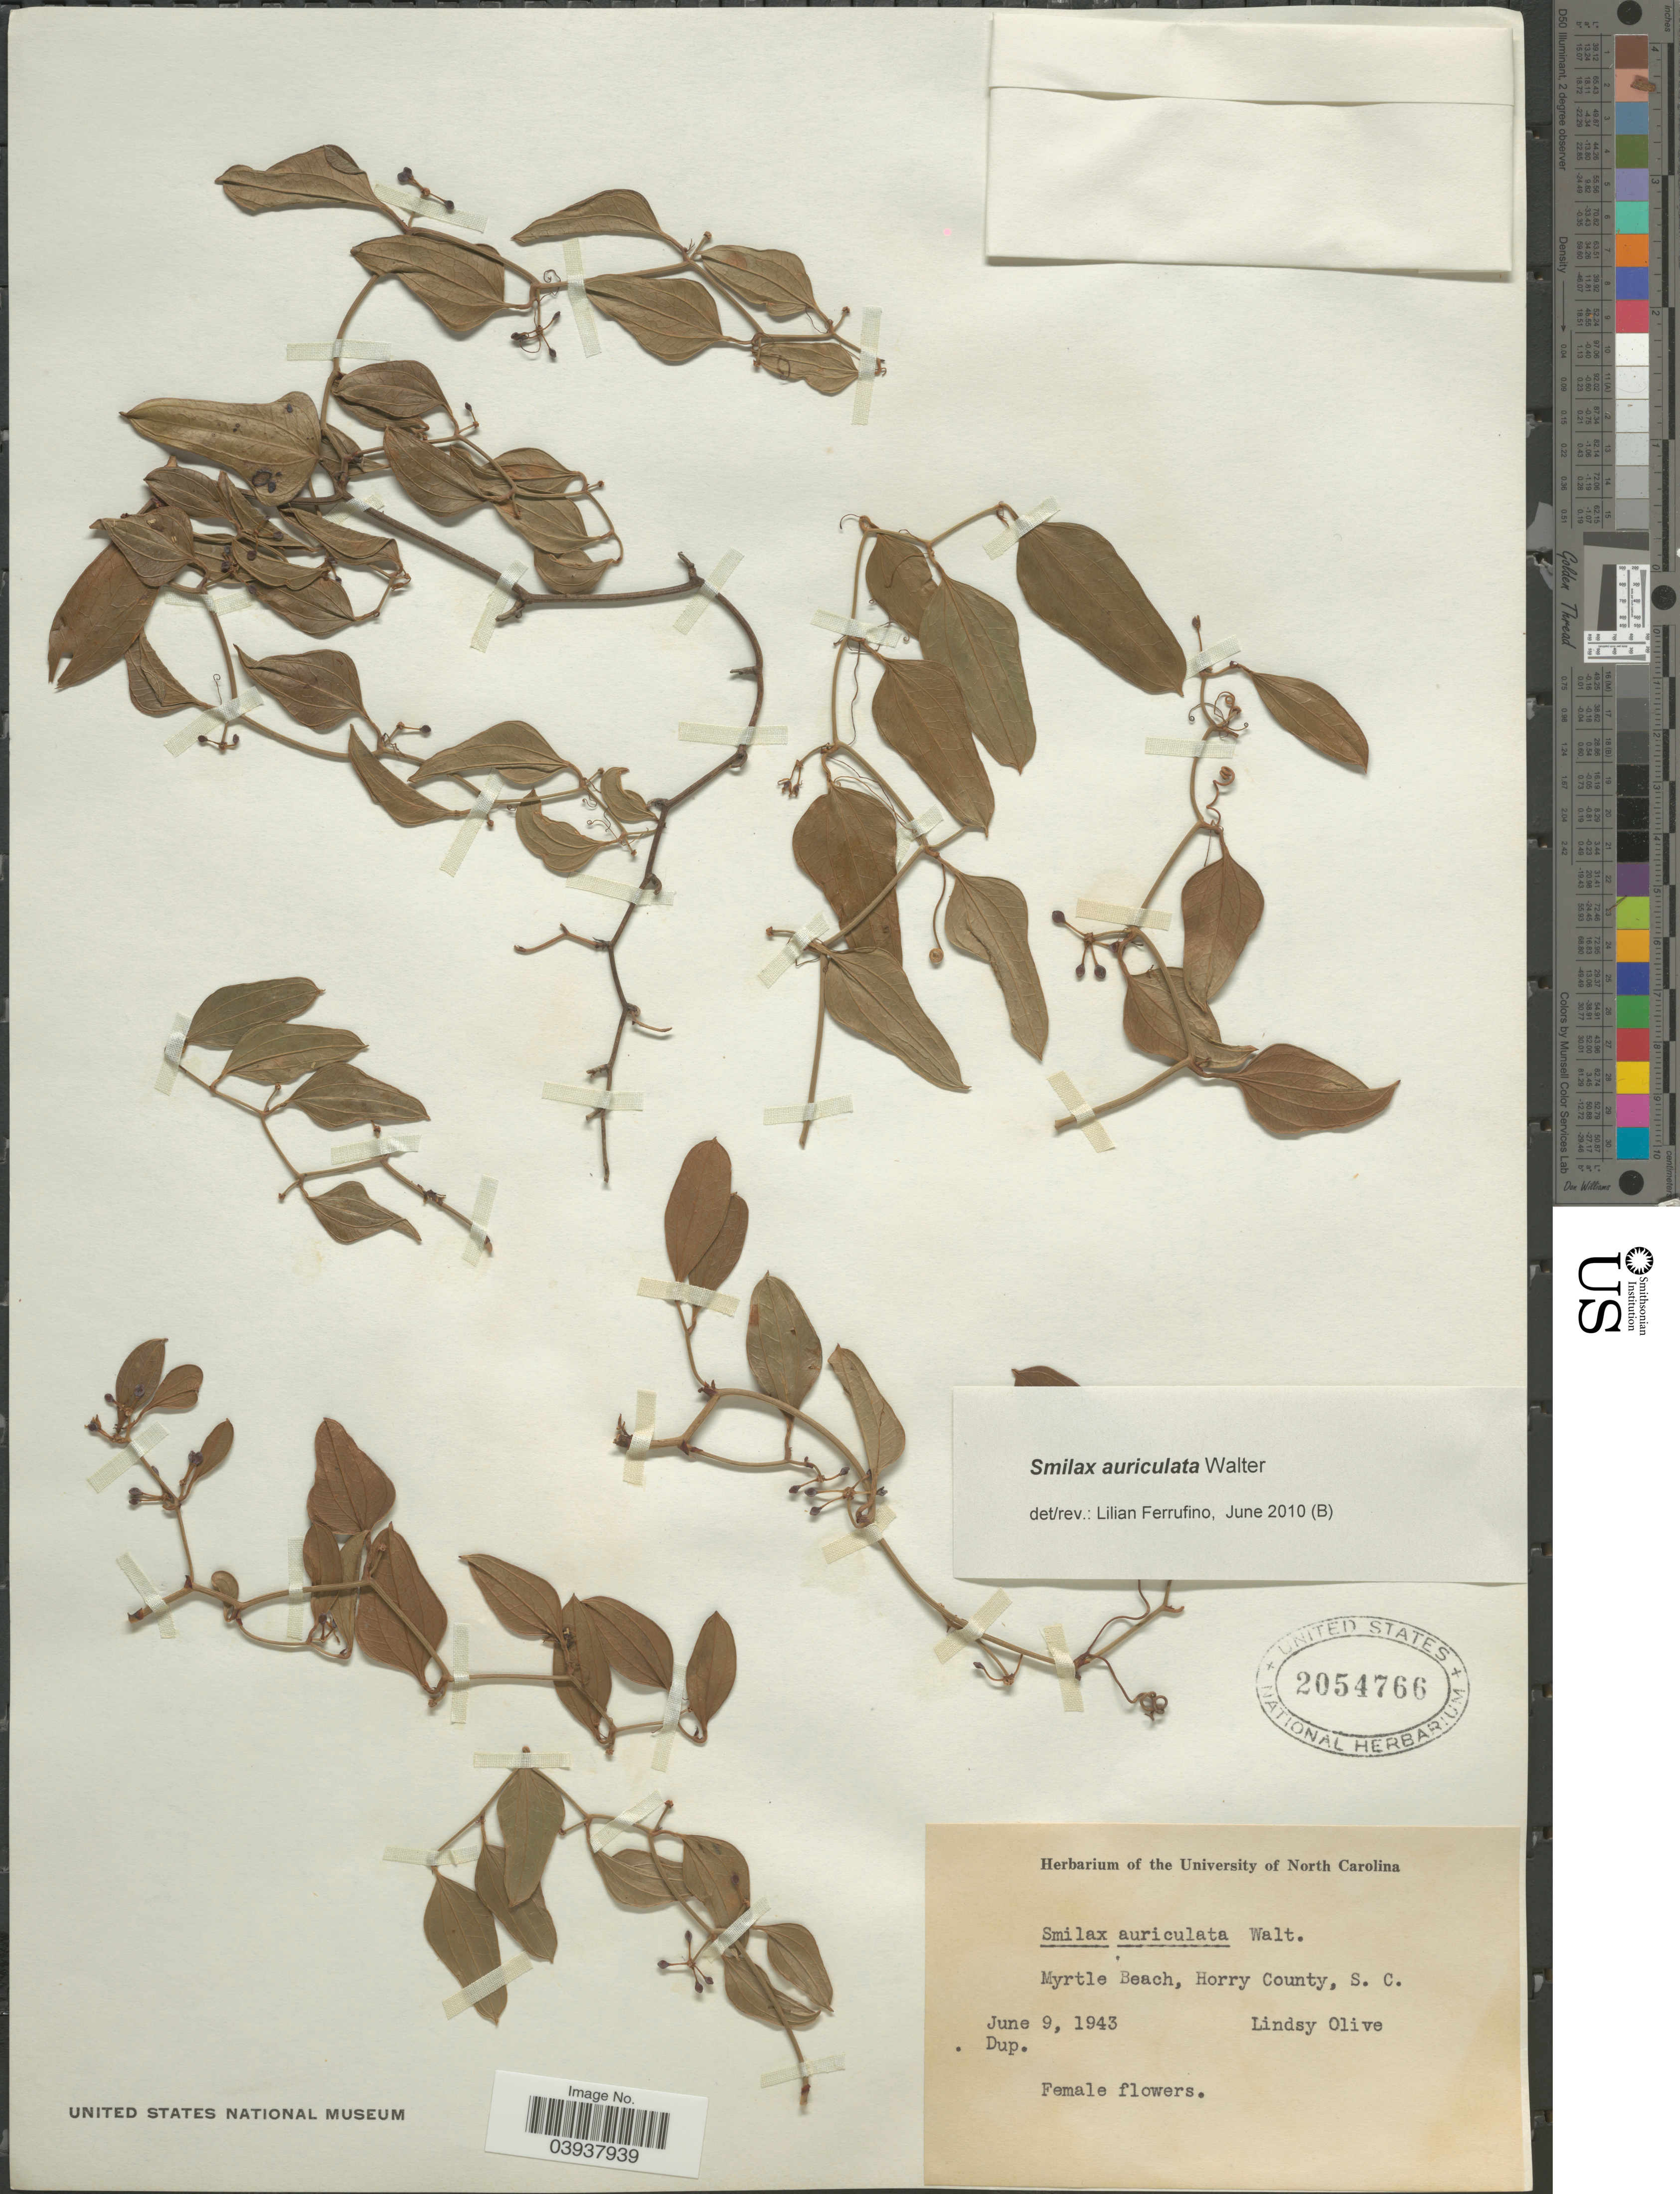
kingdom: Plantae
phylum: Tracheophyta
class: Liliopsida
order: Liliales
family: Smilacaceae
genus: Smilax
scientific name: Smilax auriculata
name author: Walter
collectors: L. Olive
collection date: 1943-06-09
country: United States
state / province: South Carolina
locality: Myrtle Beach, Horry County.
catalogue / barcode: US 2054766